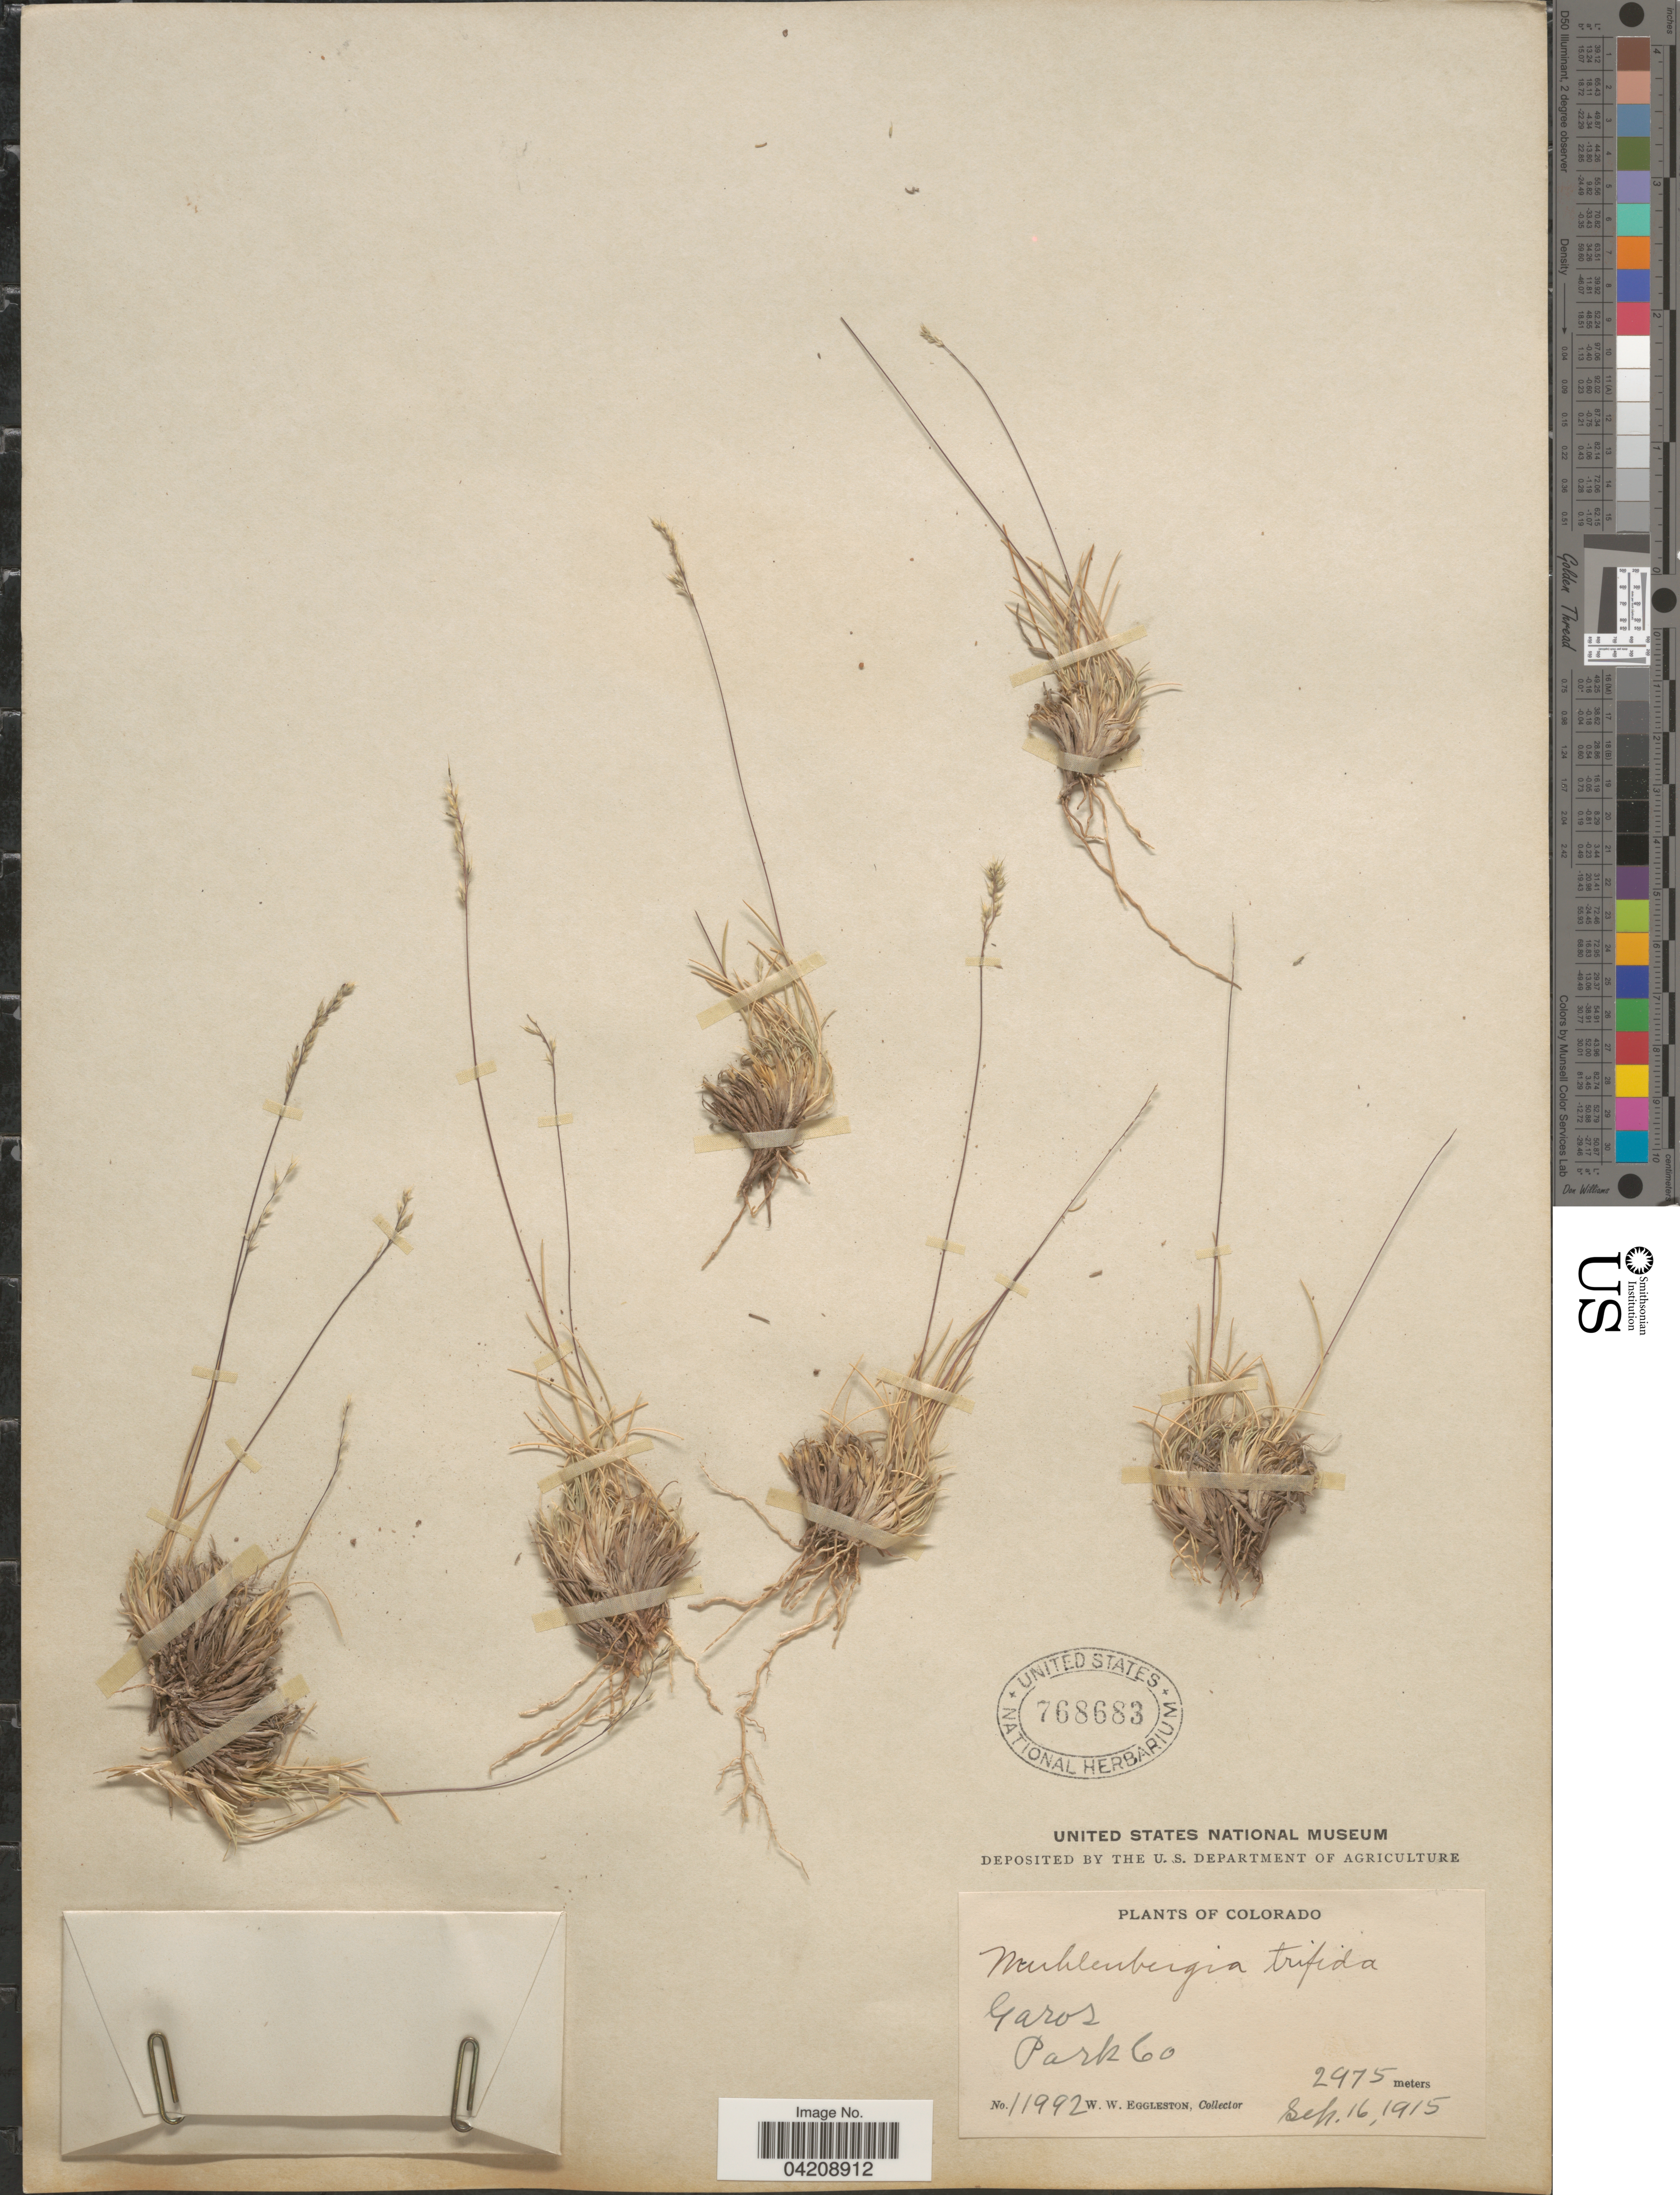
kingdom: Plantae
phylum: Tracheophyta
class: Liliopsida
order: Poales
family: Poaceae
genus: Muhlenbergia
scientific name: Muhlenbergia filiformis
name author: (Thurb. ex S. Watson) Rydb.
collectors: W. W. Eggleston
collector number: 11992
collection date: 1915-09-16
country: United States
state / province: Colorado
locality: Garos. Park Co.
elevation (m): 2975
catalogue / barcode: US 768683